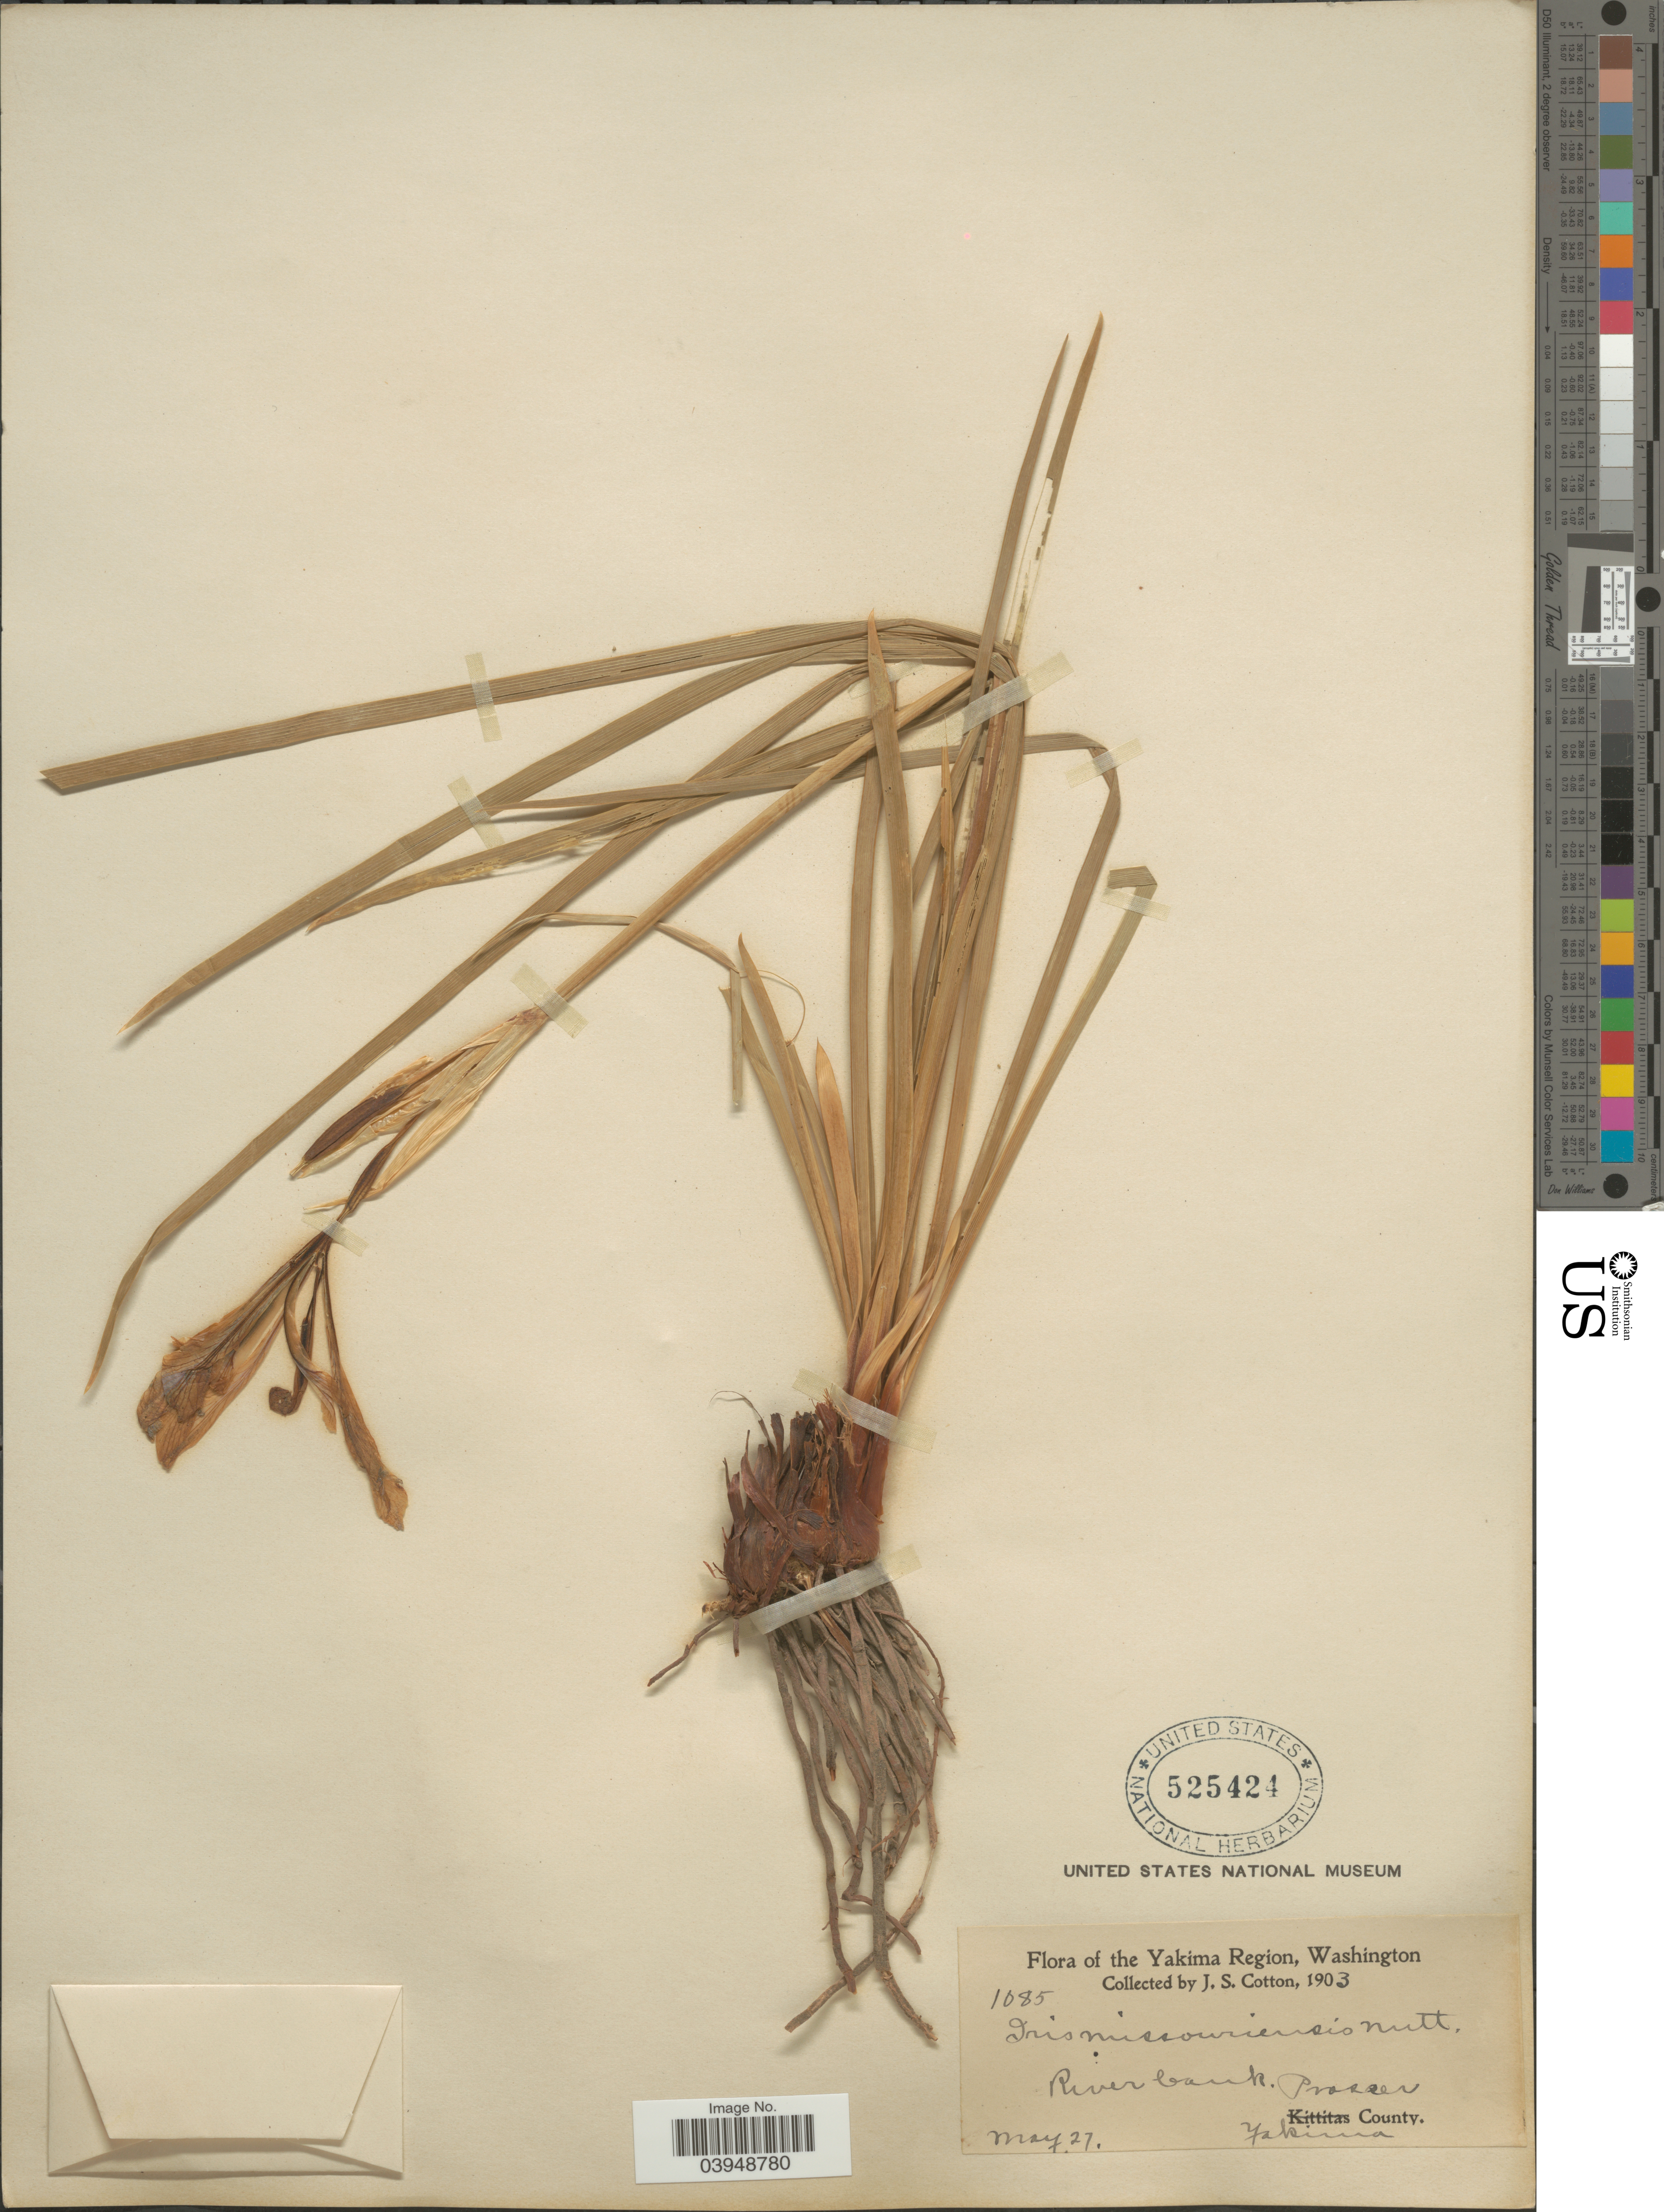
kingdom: Plantae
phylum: Tracheophyta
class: Liliopsida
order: Asparagales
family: Iridaceae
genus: Iris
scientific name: Iris missouriensis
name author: Nutt.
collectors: J. S. Cotton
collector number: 1085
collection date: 1903-05-27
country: United States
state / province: Washington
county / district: Yakima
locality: The Yakima Region. River bank. Prosser. Yakima County.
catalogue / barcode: US 525424